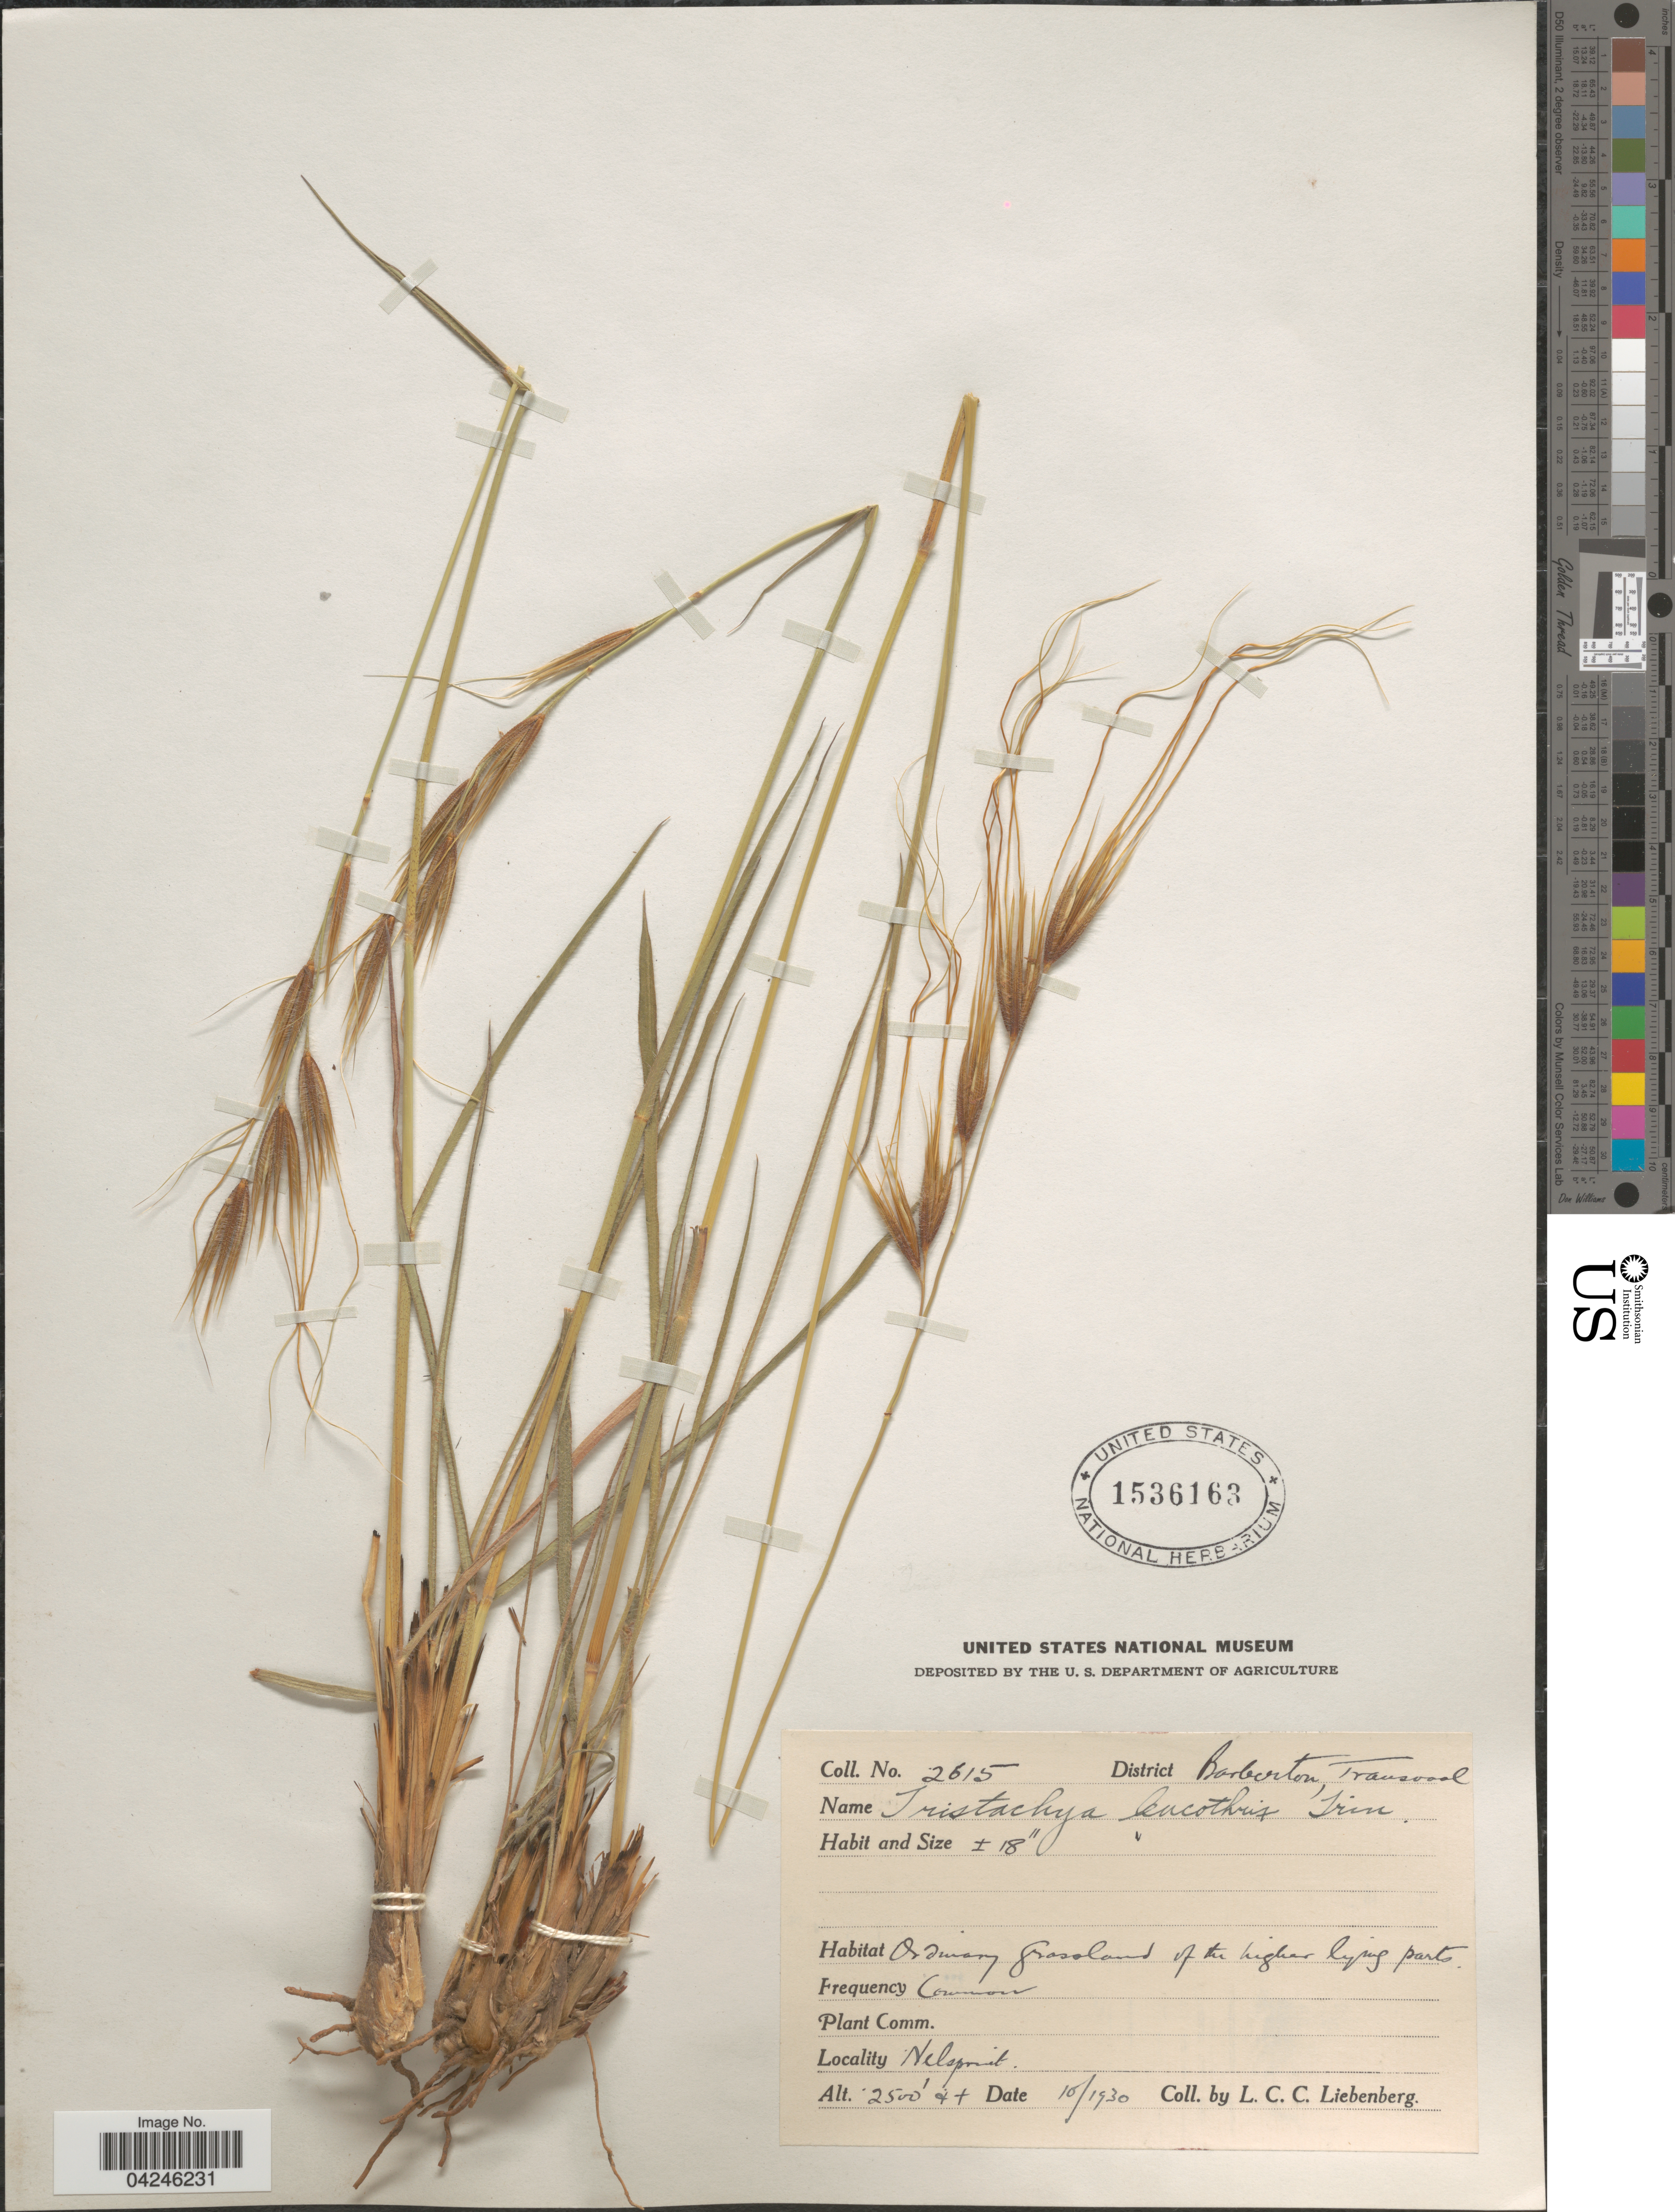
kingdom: Plantae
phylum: Tracheophyta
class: Liliopsida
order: Poales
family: Poaceae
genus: Tristachya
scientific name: Tristachya leucothrix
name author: Trin. ex Nees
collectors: L. Liebenberg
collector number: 2615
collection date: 1930-10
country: South Africa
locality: District Barberton, Transvaal. Nelspruit.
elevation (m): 762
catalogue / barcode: US 1536163